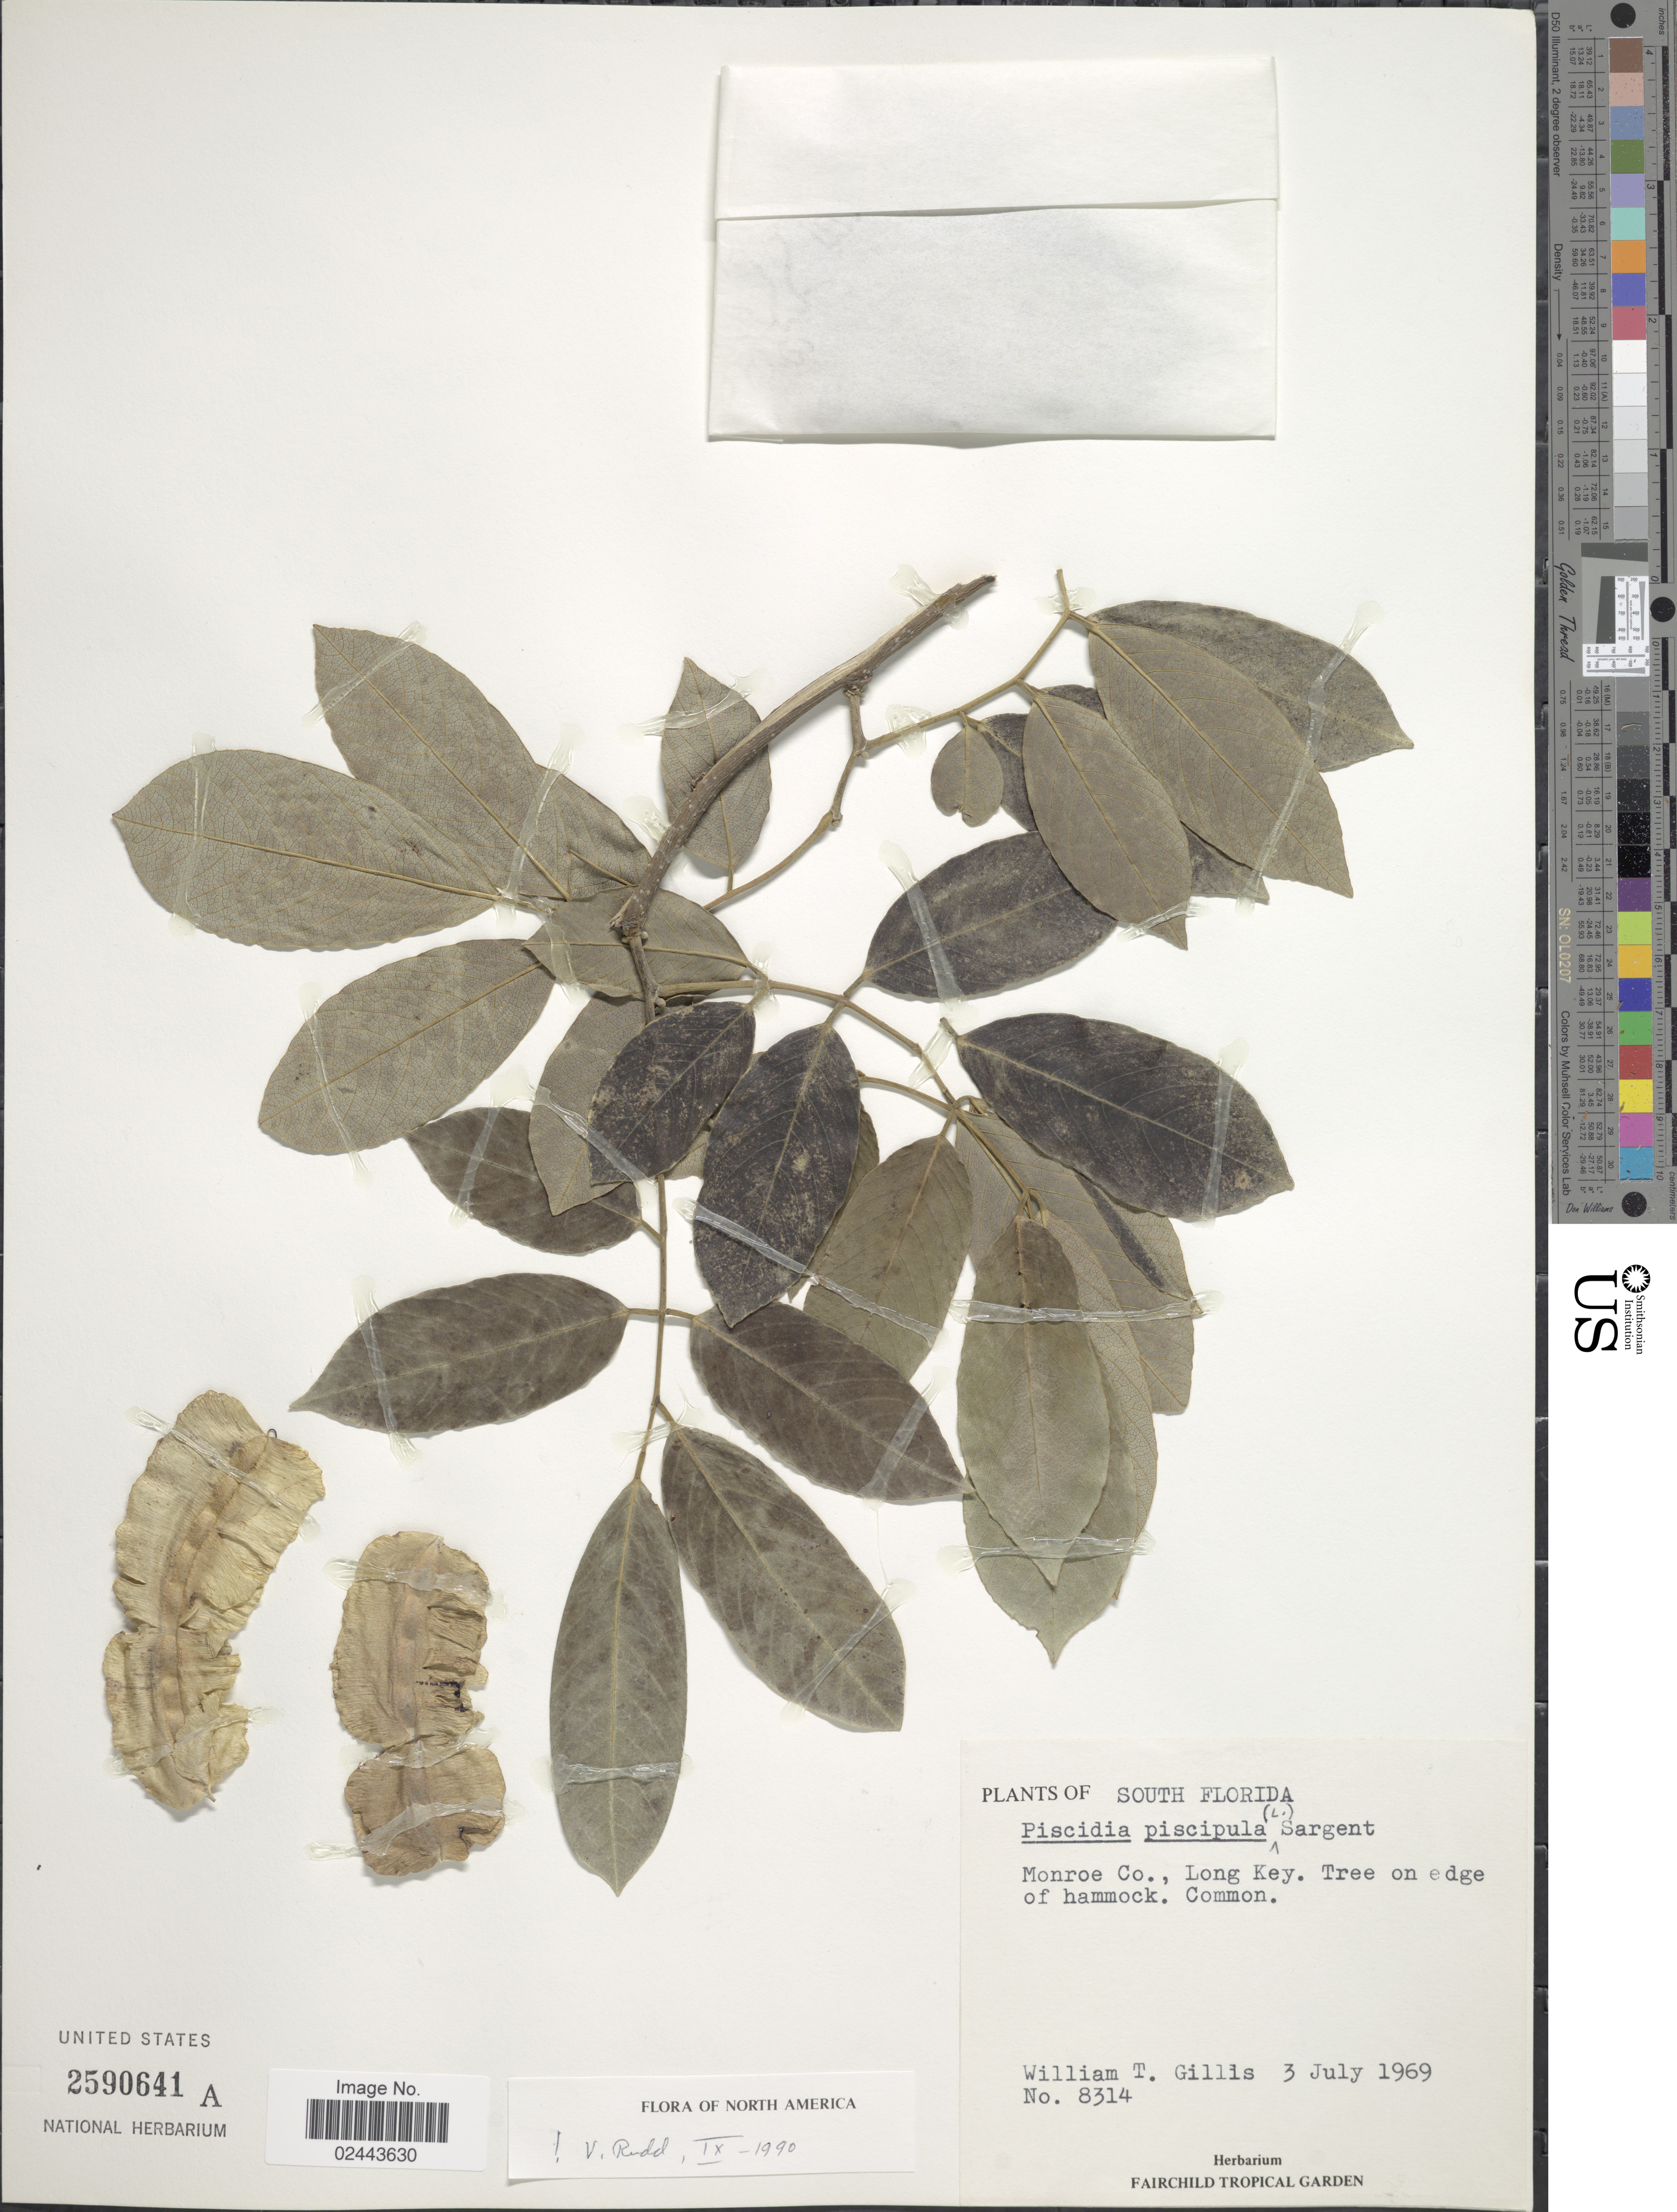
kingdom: Plantae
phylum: Tracheophyta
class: Magnoliopsida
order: Fabales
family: Fabaceae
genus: Piscidia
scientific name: Piscidia piscipula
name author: (L.) Sarg.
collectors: W. T. Gillis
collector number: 8314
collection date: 1969-07-04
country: United States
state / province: Florida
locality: South Florida, Monroe Co., Long Key, tree of jammock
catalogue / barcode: US 2590641A